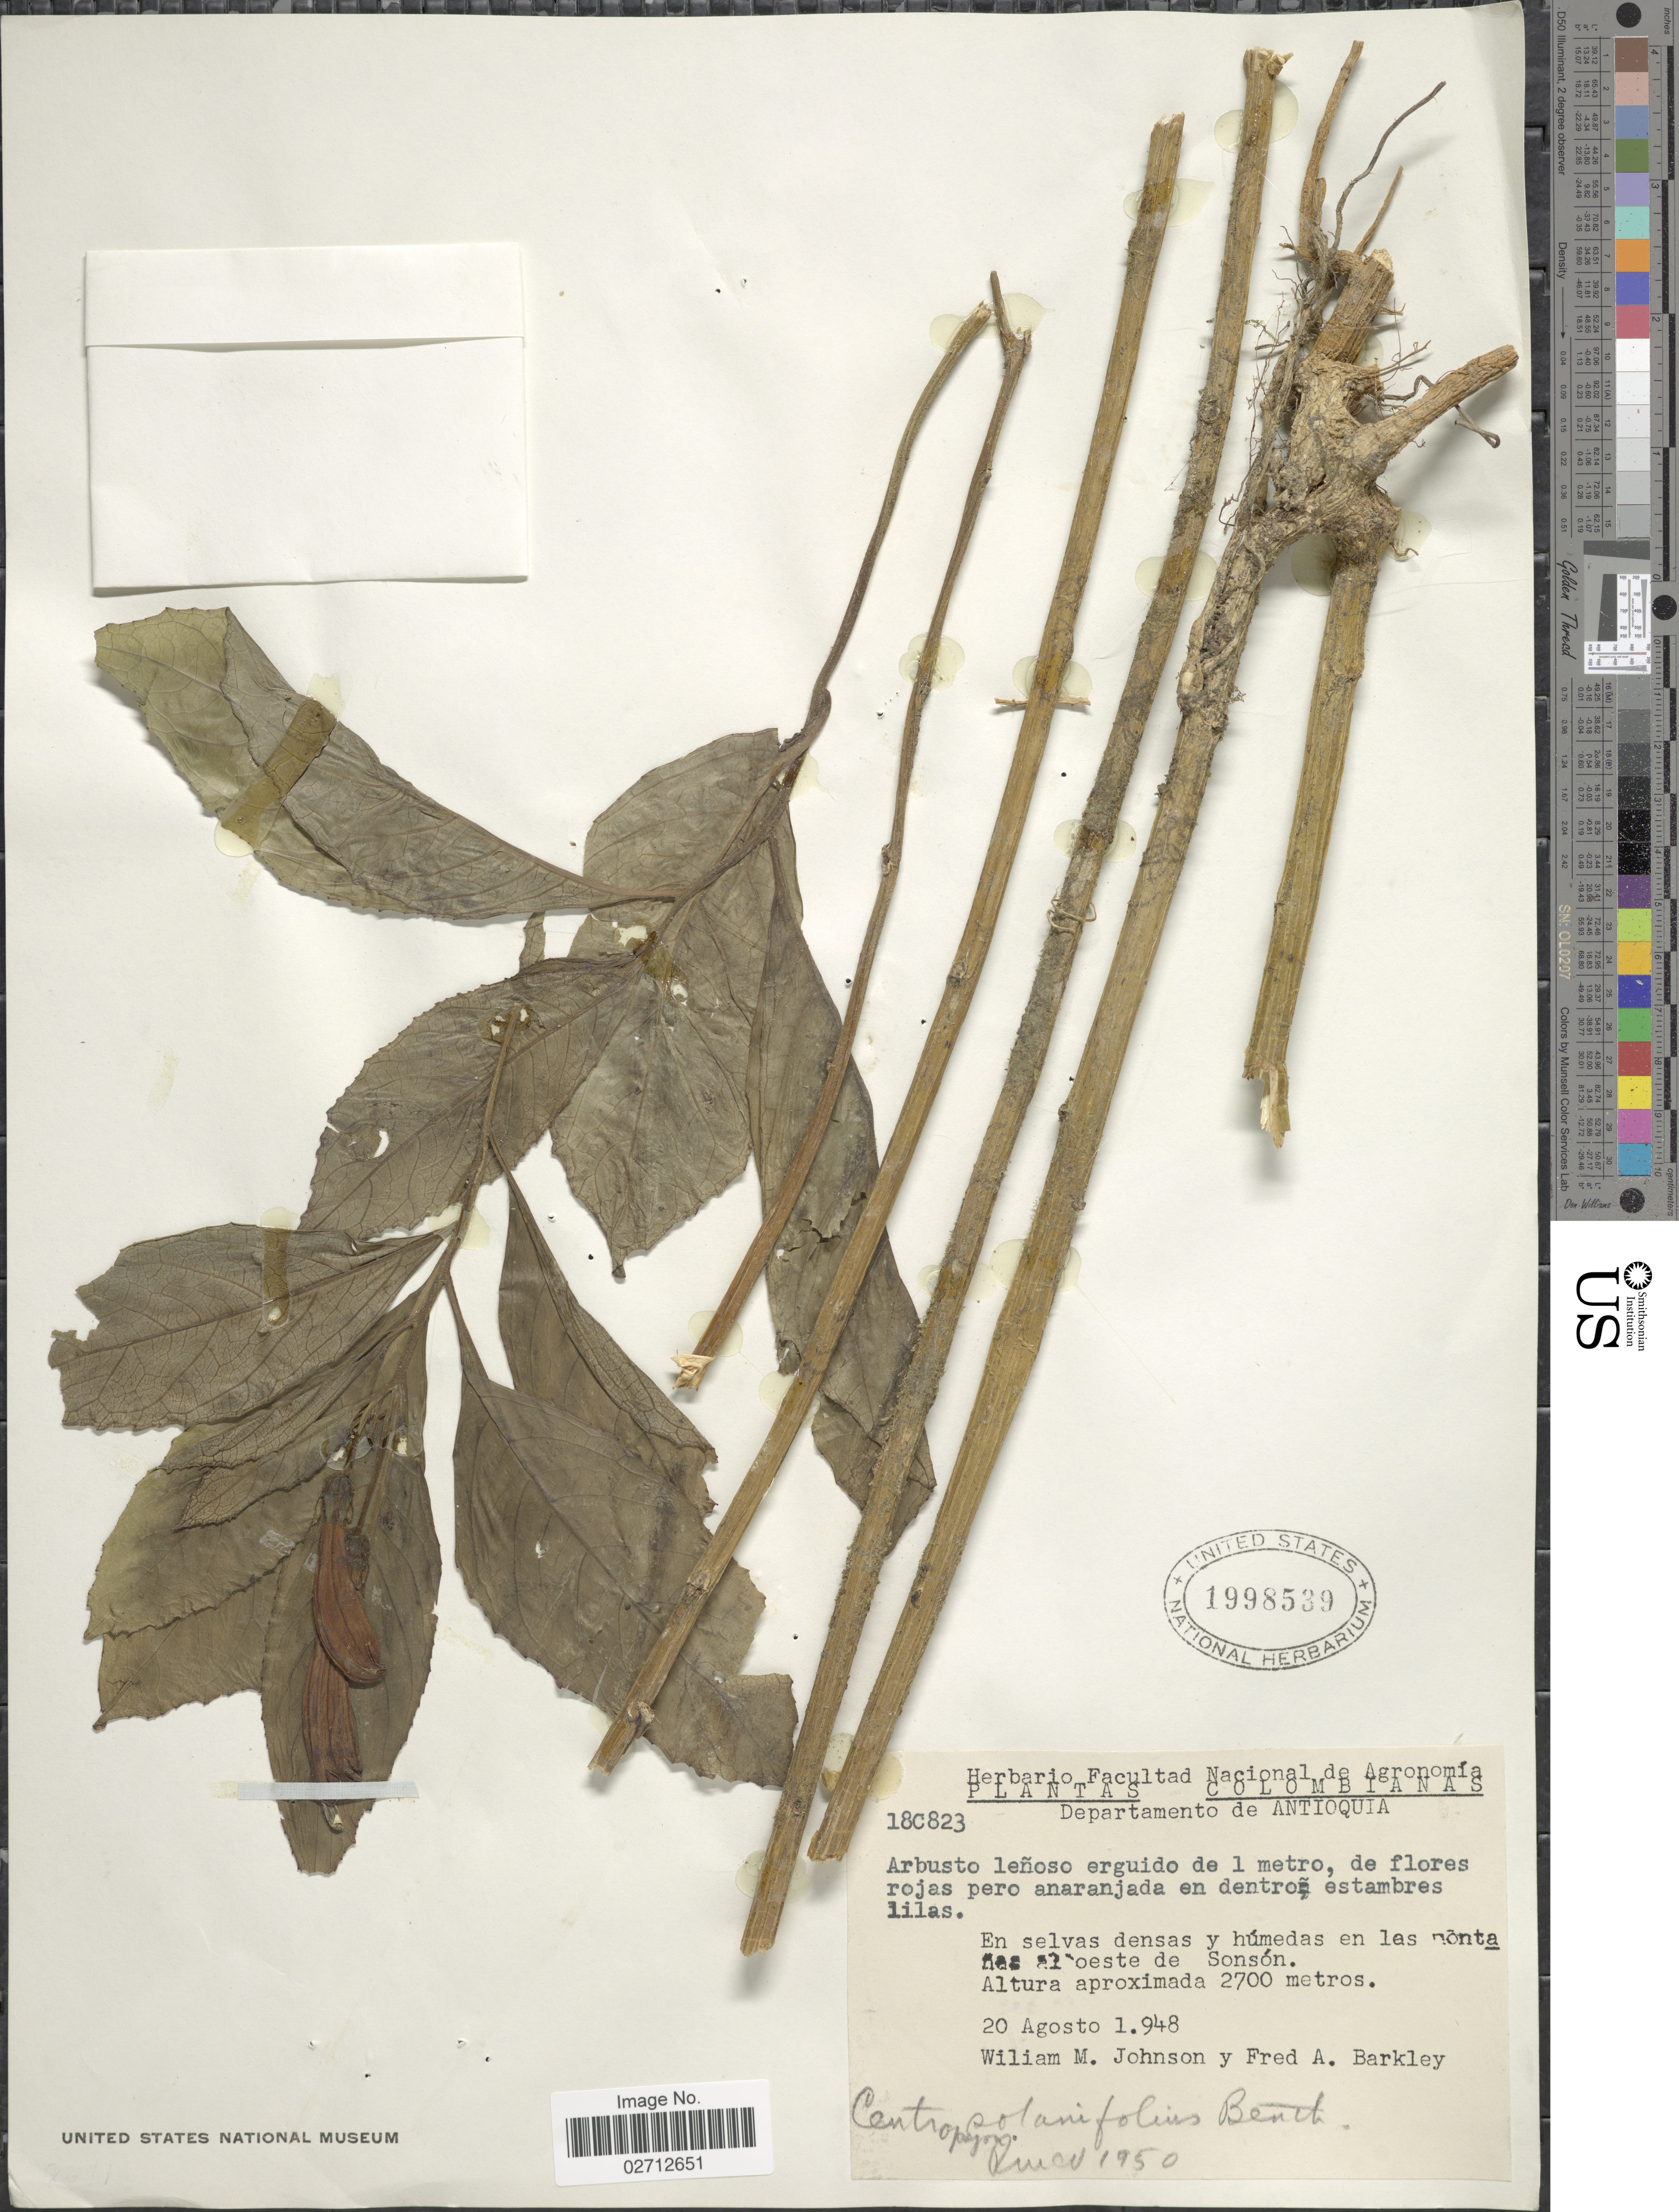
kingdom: Plantae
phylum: Tracheophyta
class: Magnoliopsida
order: Asterales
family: Campanulaceae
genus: Centropogon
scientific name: Centropogon solanifolius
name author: Benth.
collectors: W. M. Johnson & F. A. Barkley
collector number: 18C823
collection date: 1948-08-20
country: Colombia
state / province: Antioquia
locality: Departamento de Antioquia, En selvas densas y húmedas en las montañas al oeste de Sonsón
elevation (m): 2700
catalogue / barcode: US 1998539